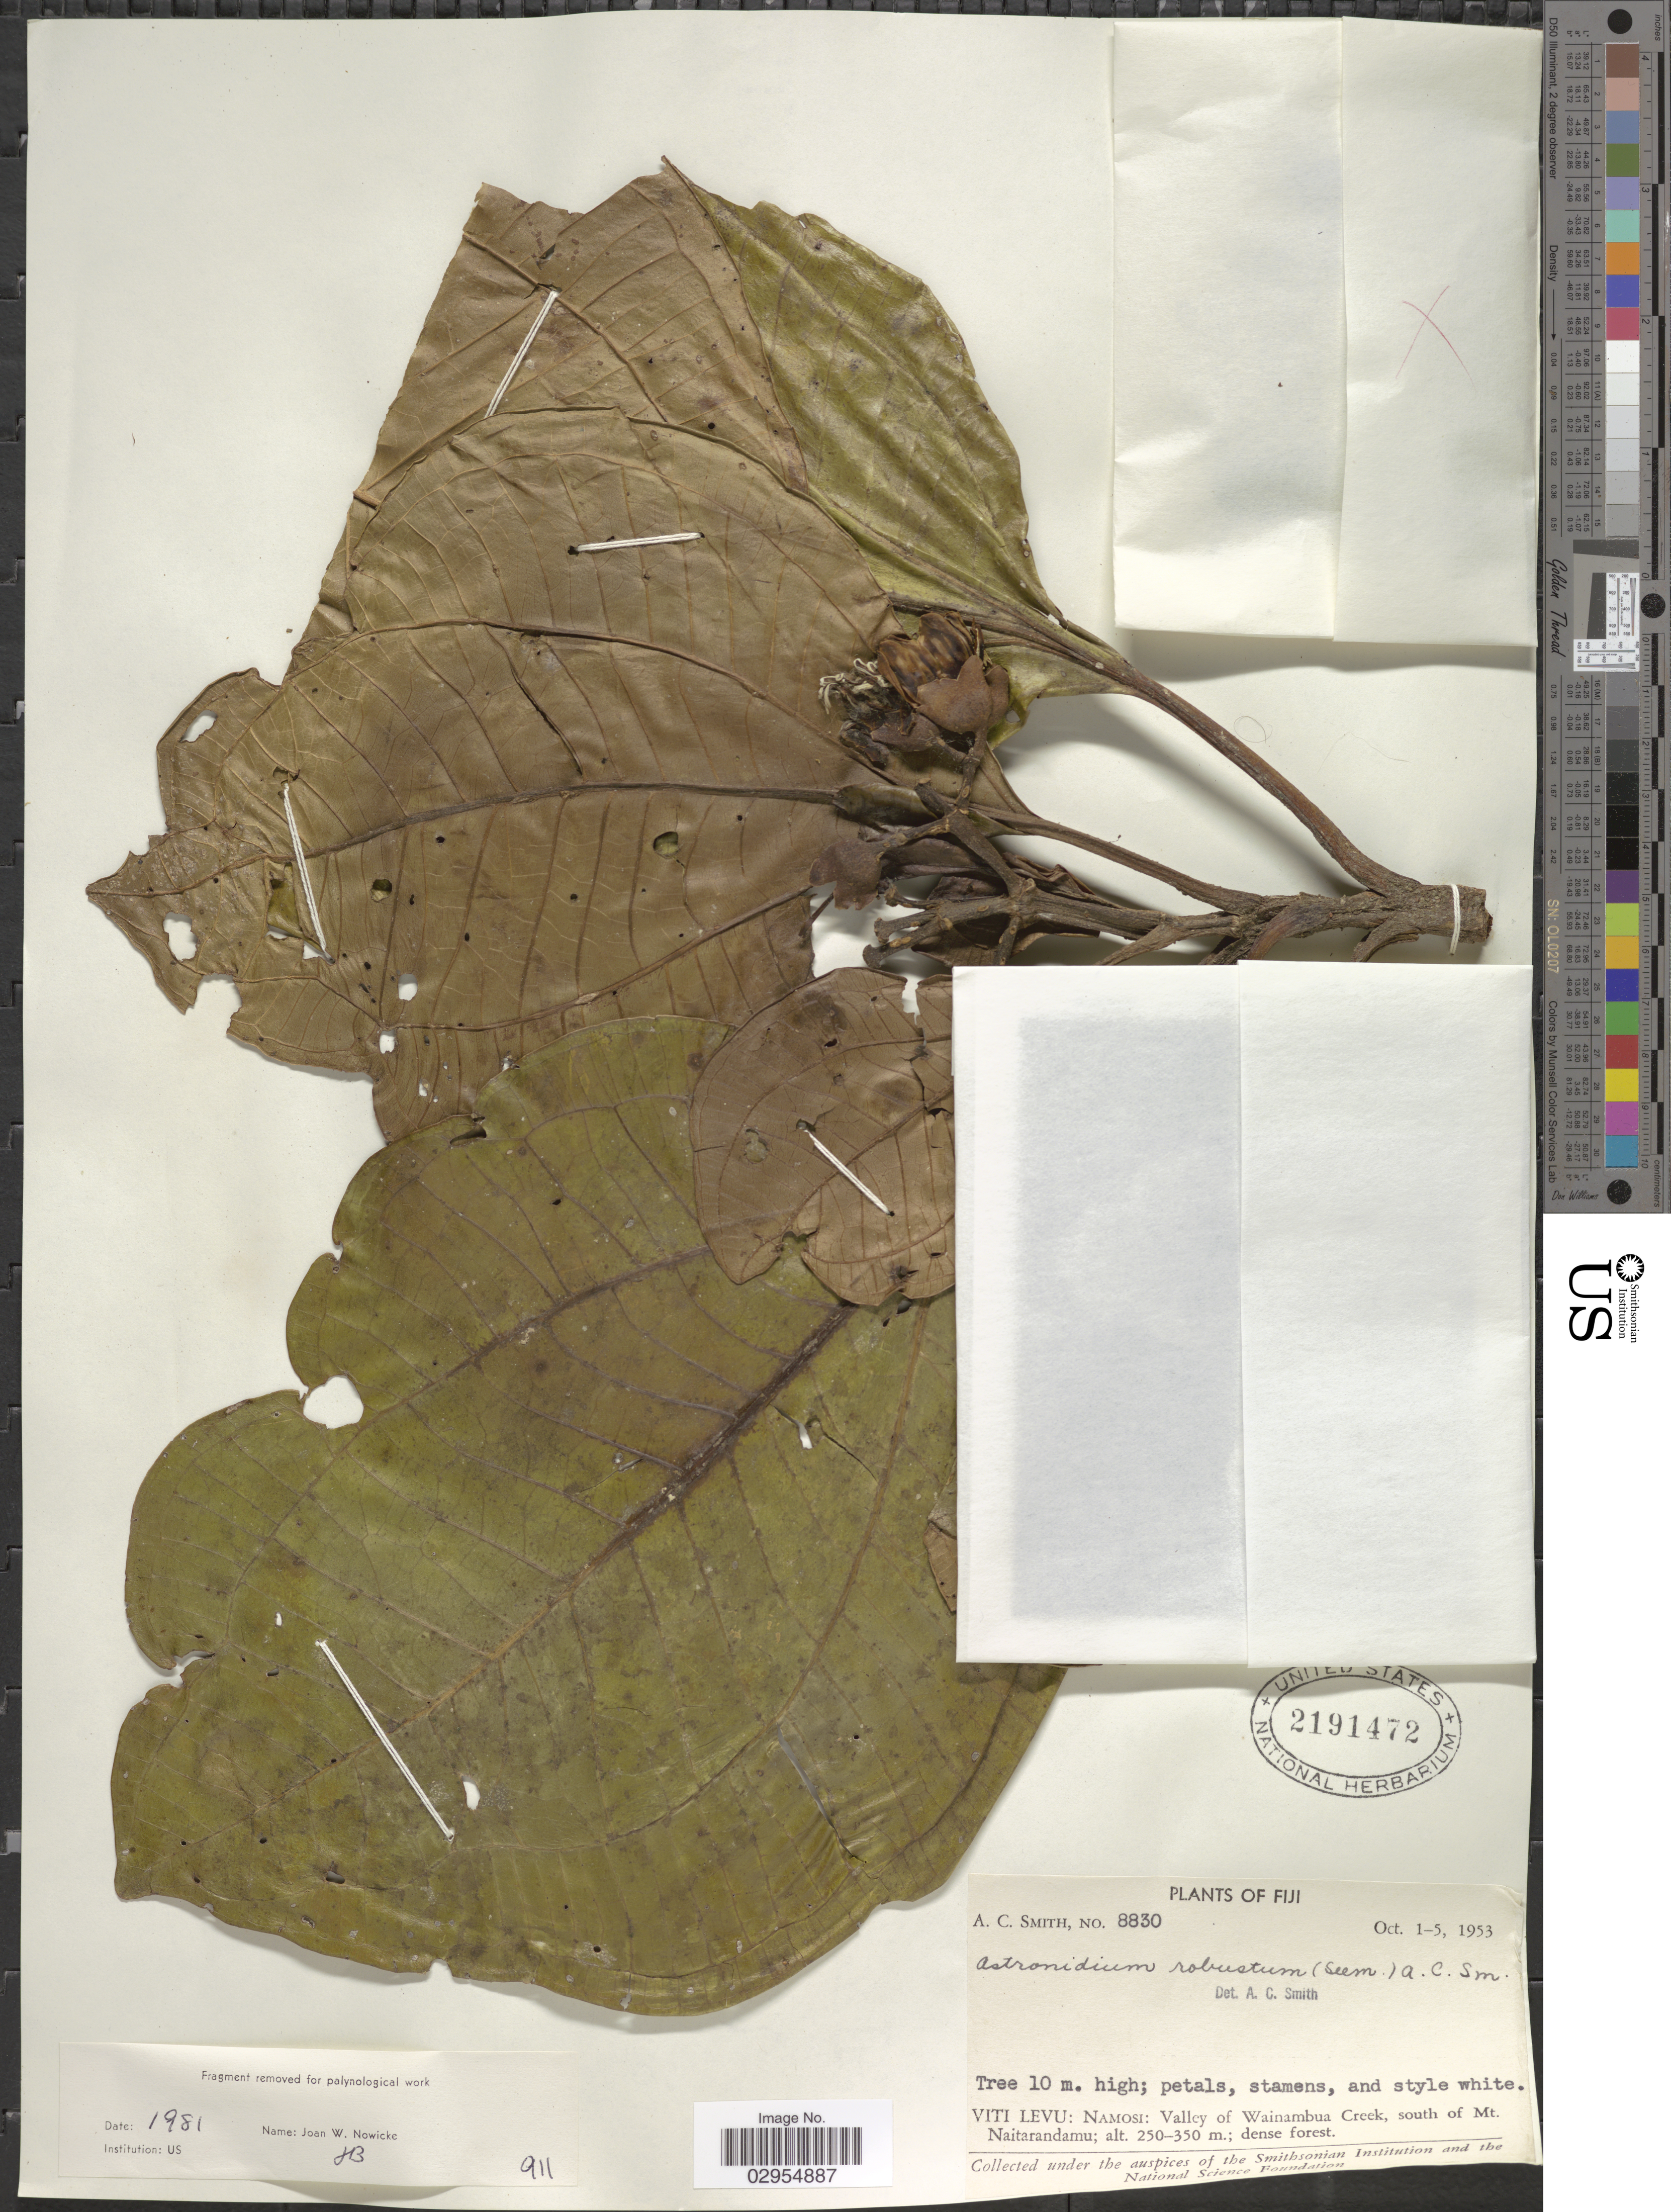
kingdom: Plantae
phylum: Tracheophyta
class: Magnoliopsida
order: Myrtales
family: Melastomataceae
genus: Astronidium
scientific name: Astronidium robustum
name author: (Seem.) A.C. Sm.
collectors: A. C. Smith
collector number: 8830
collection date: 1953-10-01/1953-10-05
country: Fiji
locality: Viti Levu: Namosi: Vallet of Wainambua Creek, south of Mt. Naitarandamu.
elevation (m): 250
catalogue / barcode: US 2191472